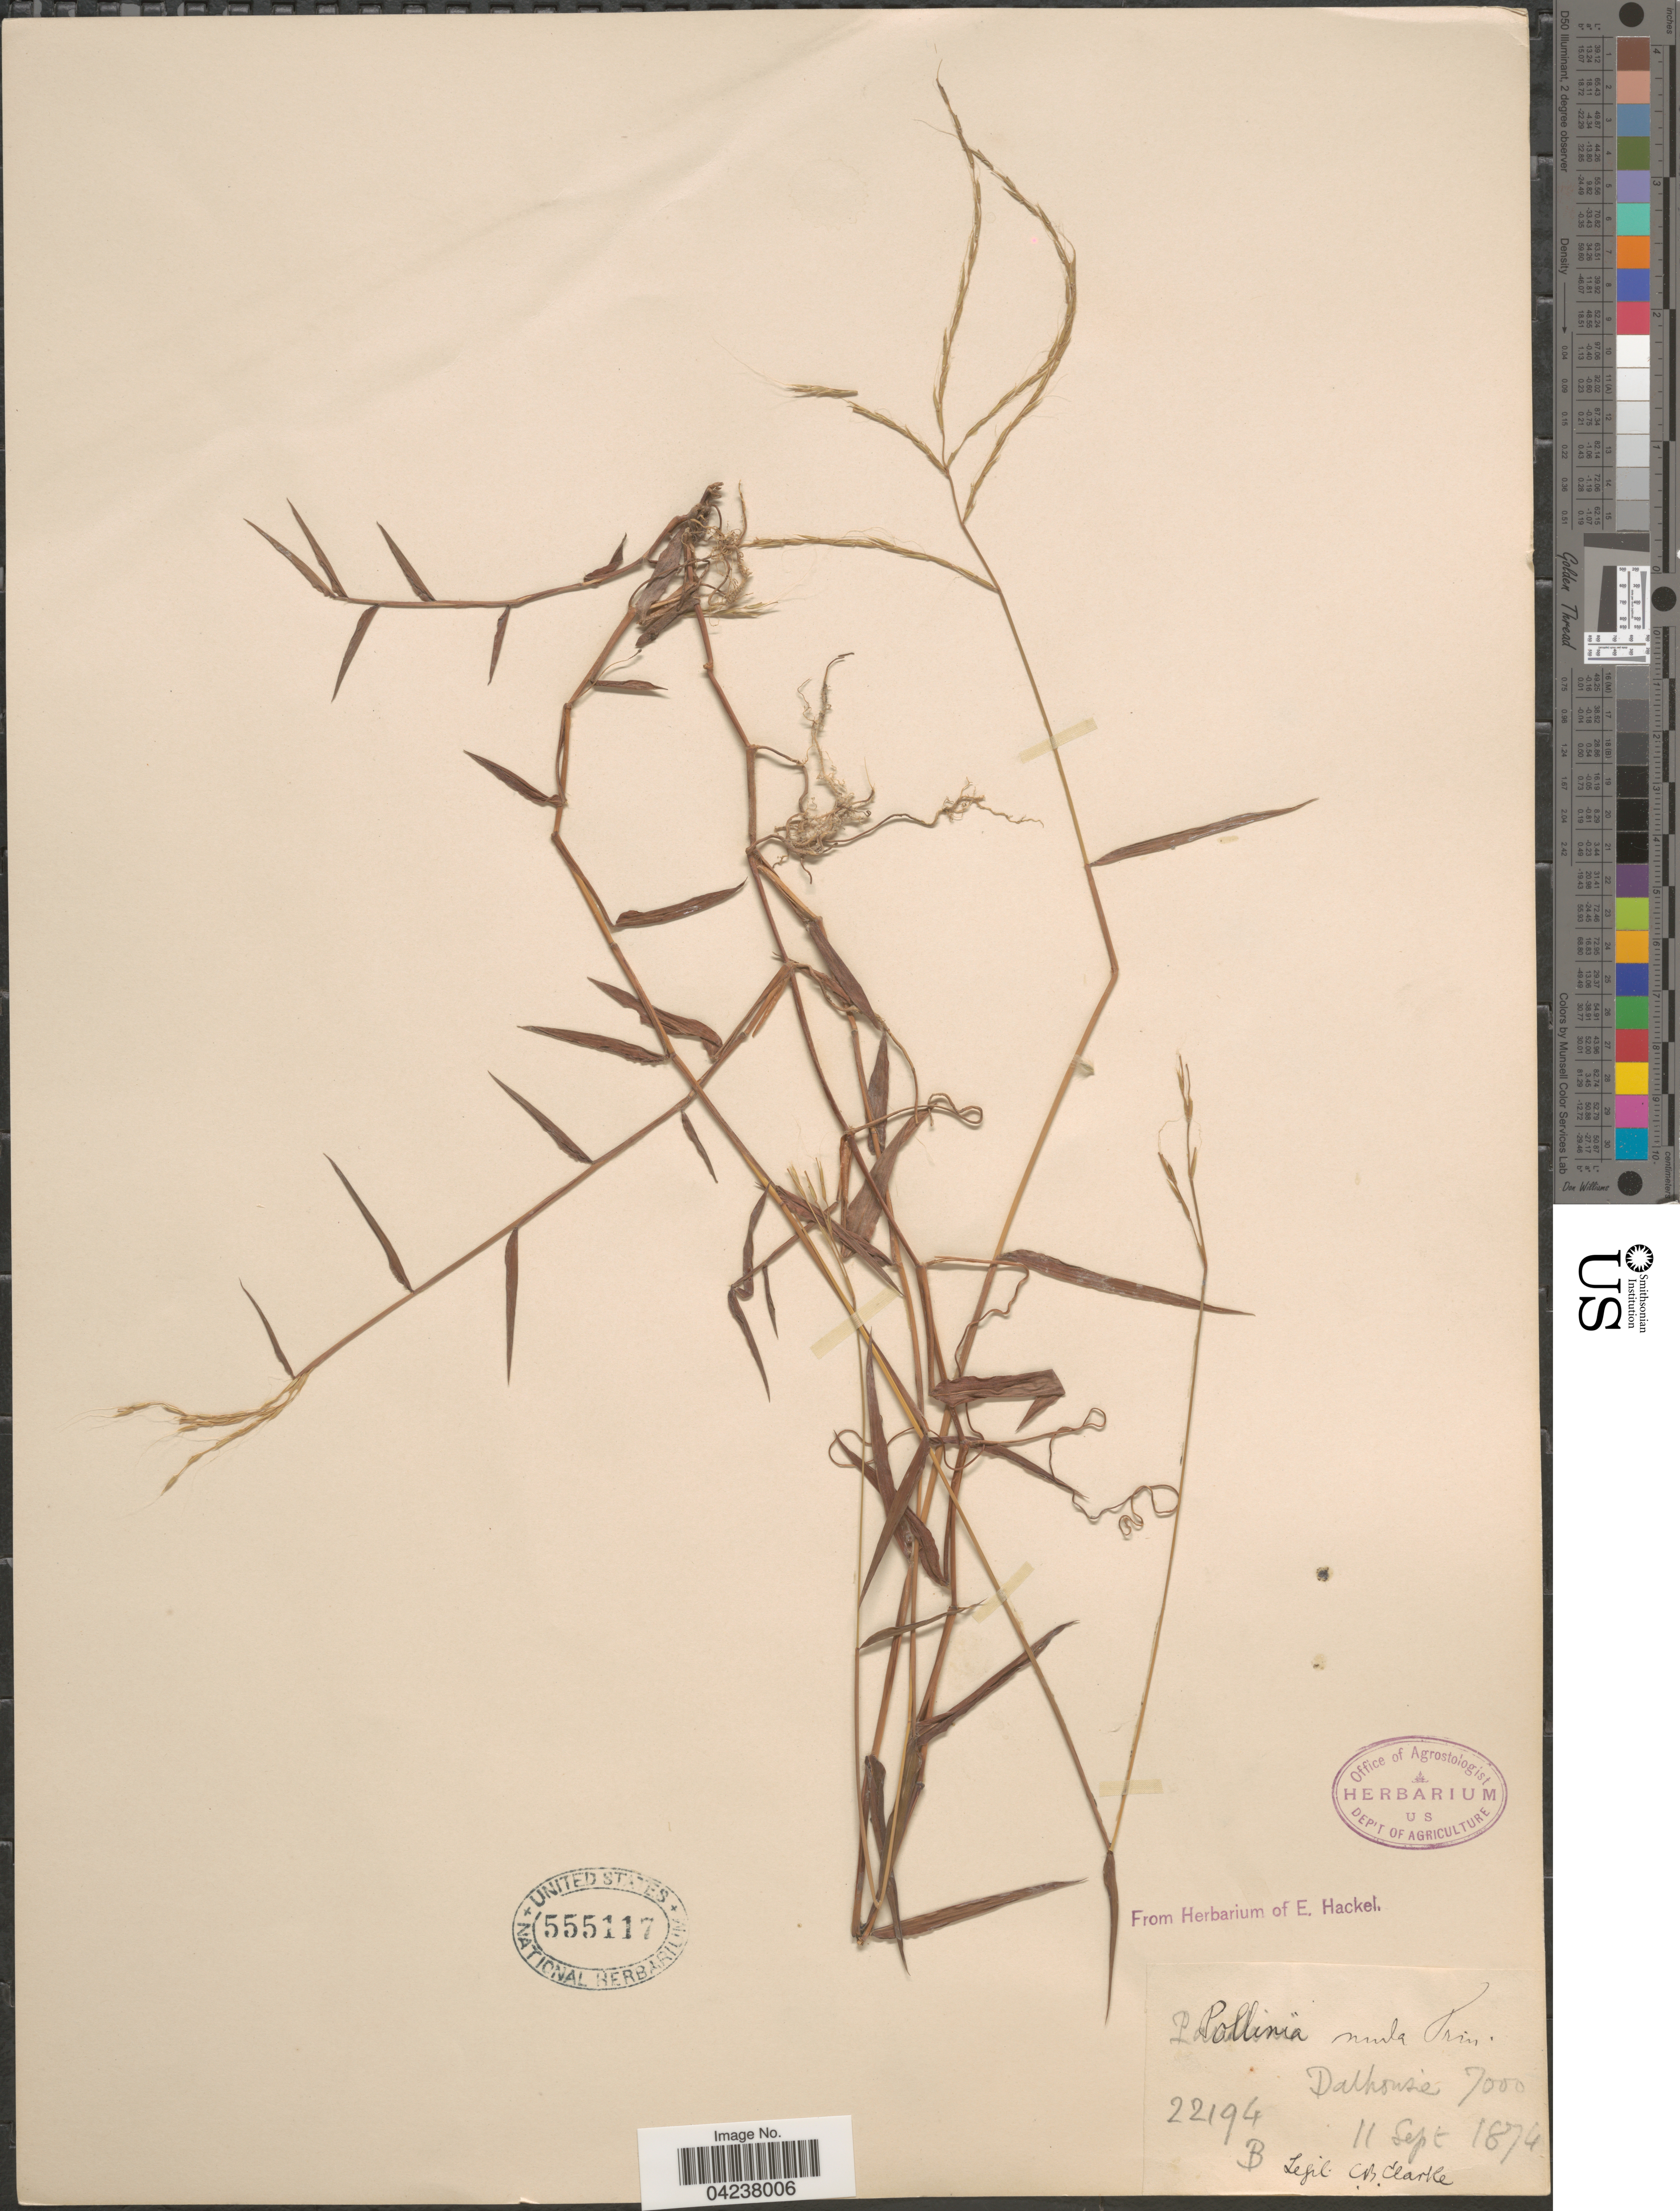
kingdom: Plantae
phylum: Tracheophyta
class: Liliopsida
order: Poales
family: Poaceae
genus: Microstegium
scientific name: Microstegium nudum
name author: (Trin.) A. Camus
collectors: C. B. Clarke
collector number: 22194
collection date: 1874-09-11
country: India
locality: Dalhousie.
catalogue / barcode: US 555117